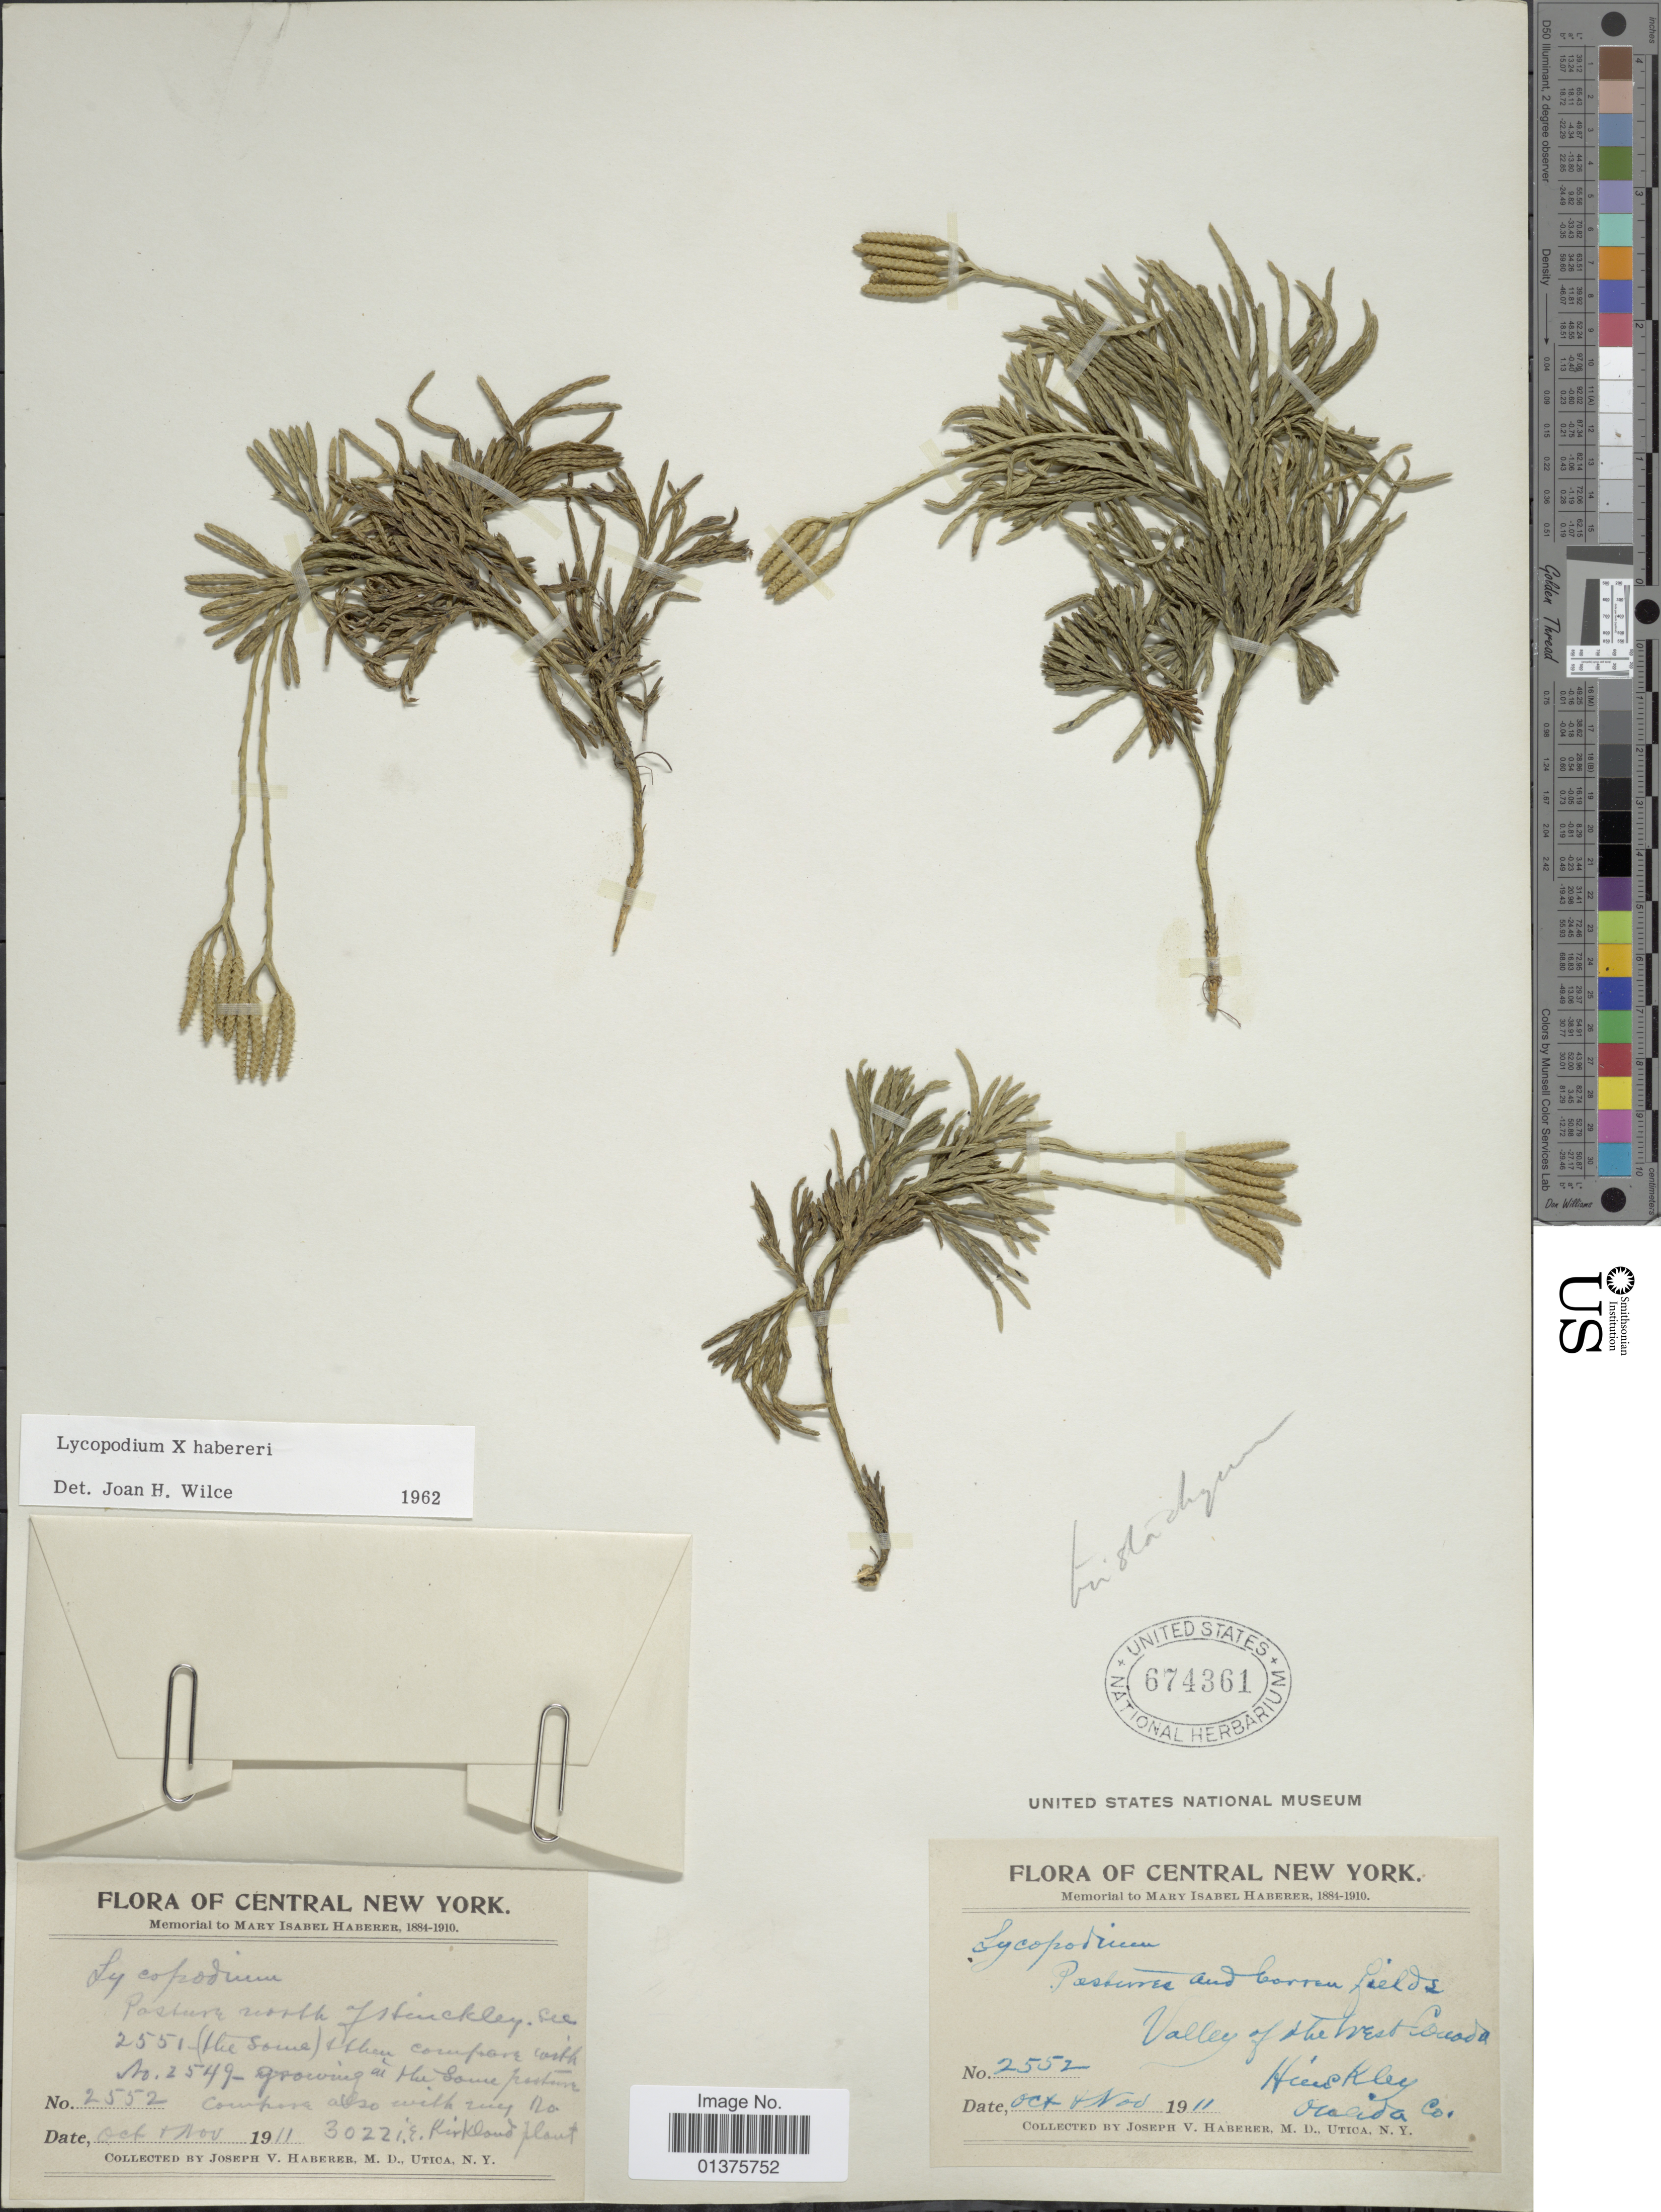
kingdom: Plantae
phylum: Tracheophyta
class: Lycopodiopsida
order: Lycopodiales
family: Lycopodiaceae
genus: Diphasiastrum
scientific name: Diphasiastrum x habereri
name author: (House) Holub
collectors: J. V. Haberer & M. Utica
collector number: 2552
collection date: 1911-10/1911-11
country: United States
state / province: New York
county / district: Oneida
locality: Central New York, Valley of the West Canada Hinckley, Oneida Co.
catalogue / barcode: US 674361